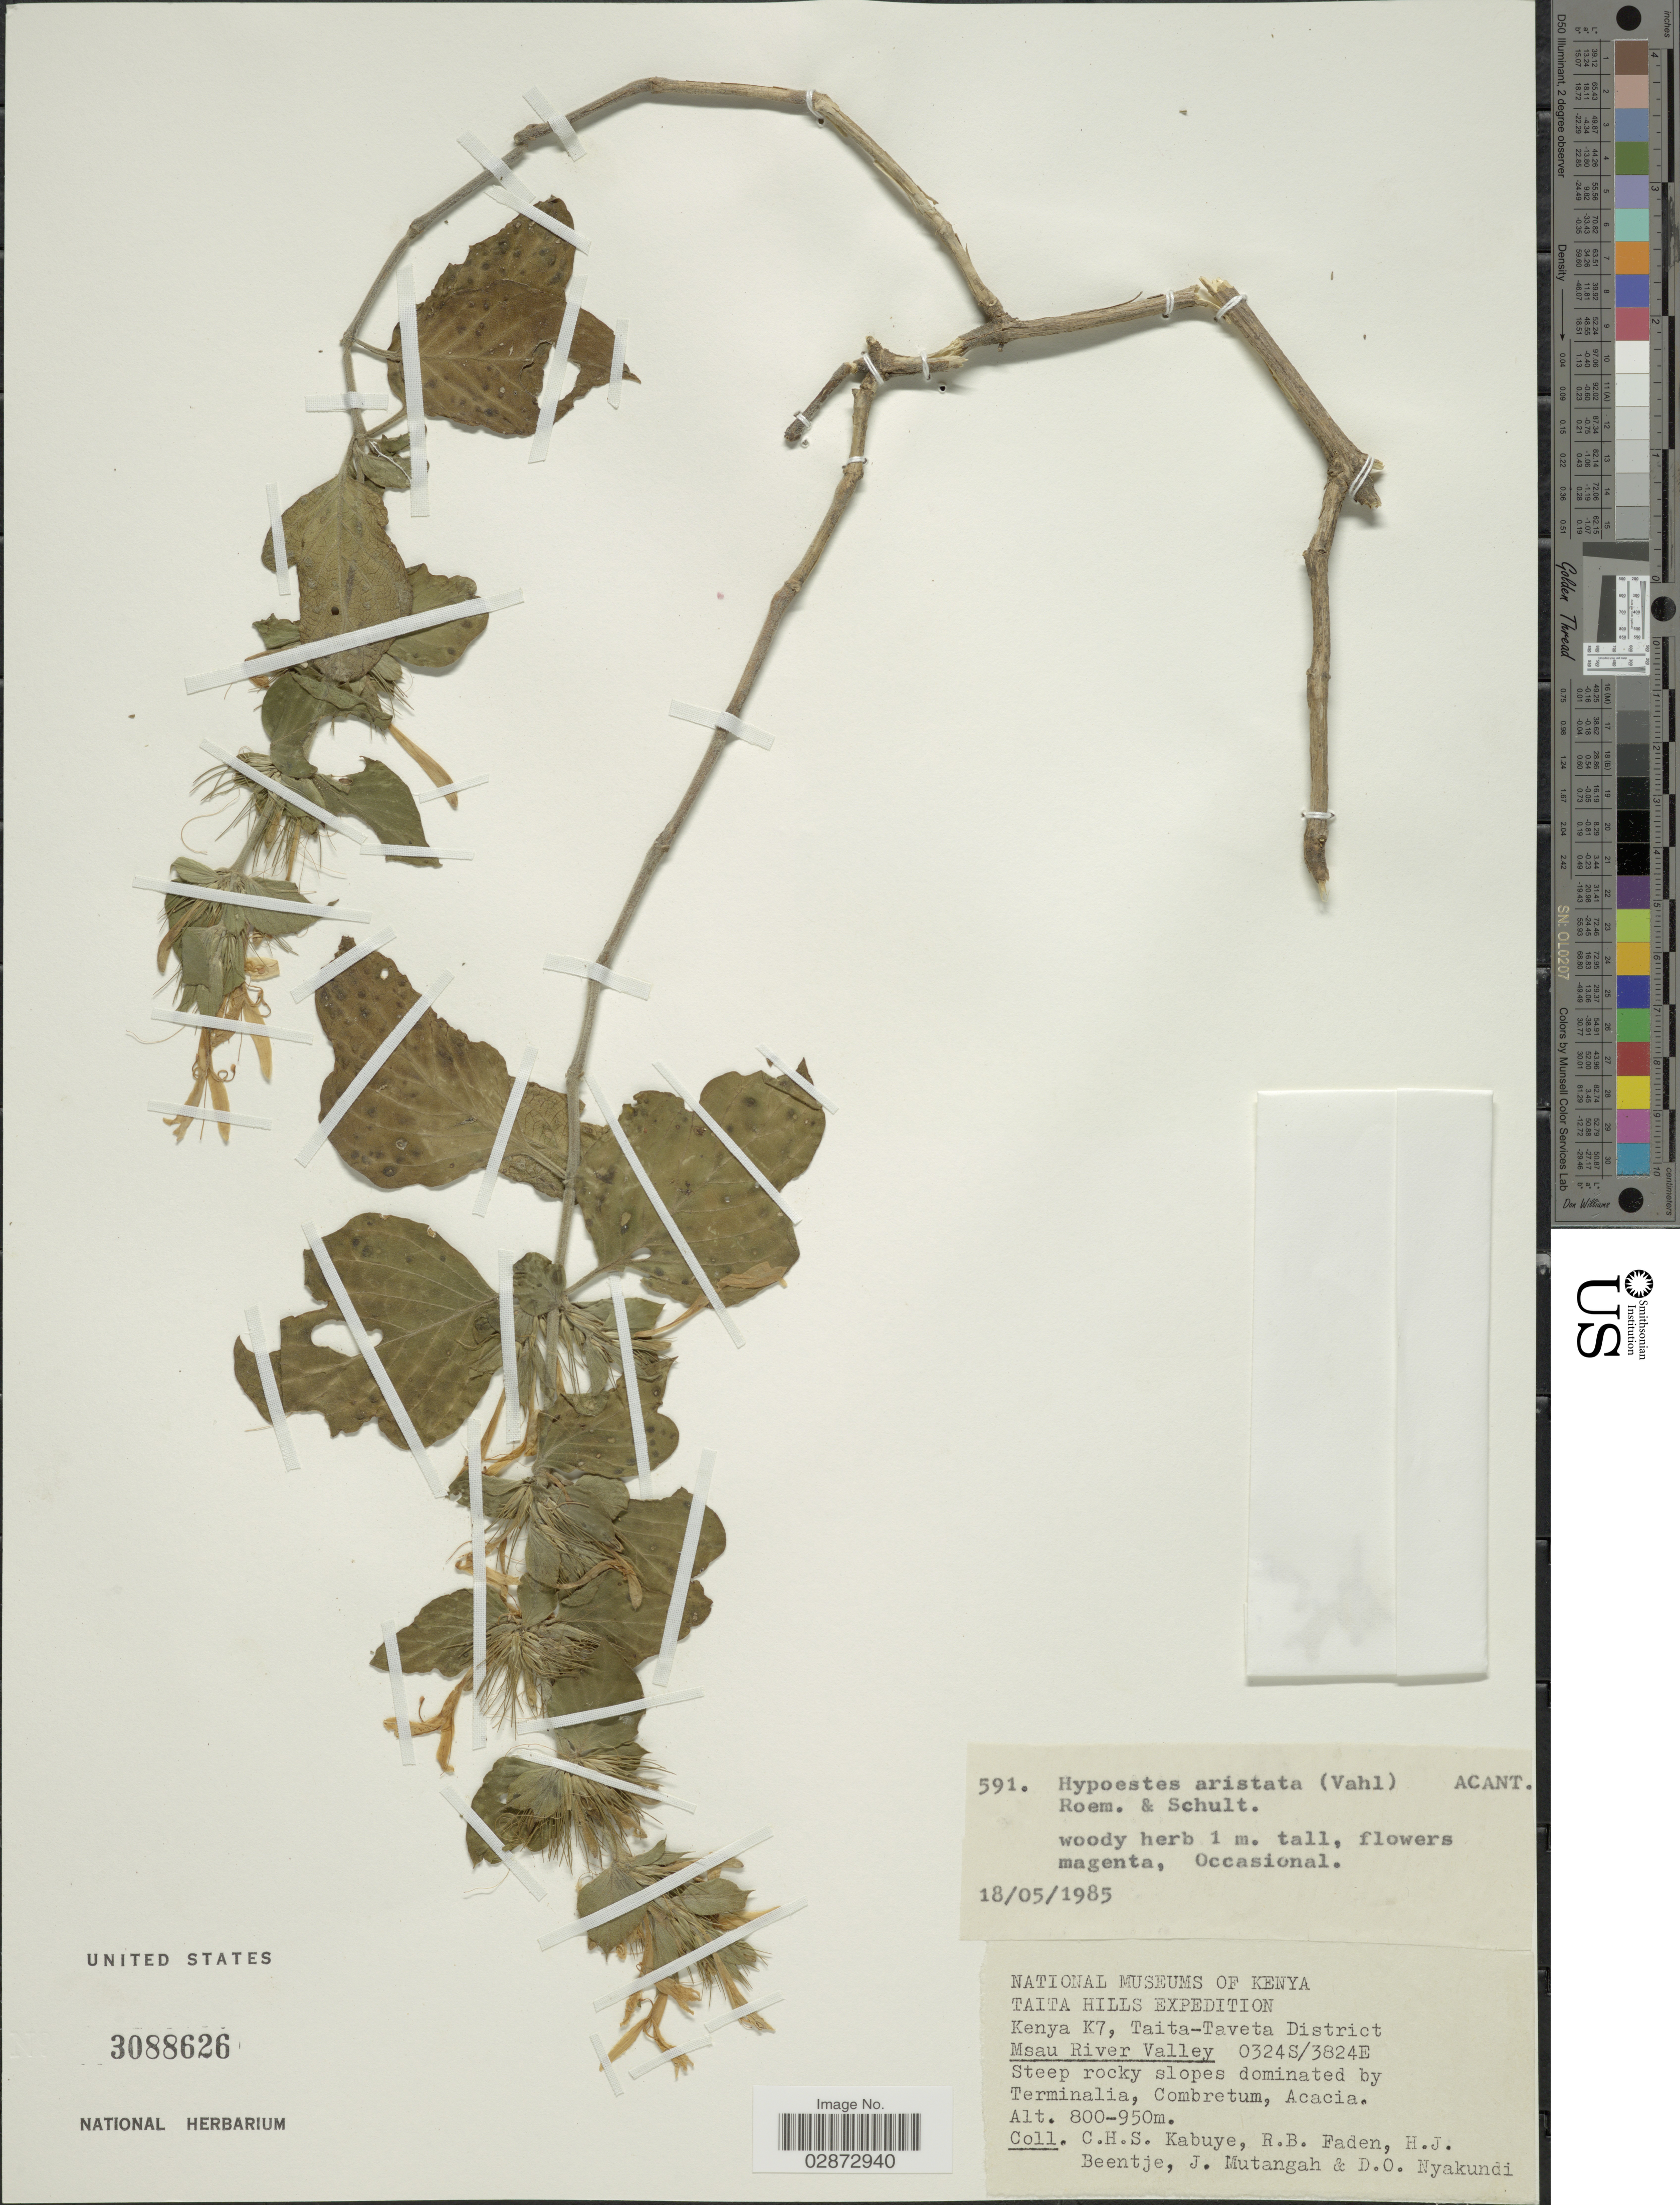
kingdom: Plantae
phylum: Tracheophyta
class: Magnoliopsida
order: Lamiales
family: Acanthaceae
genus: Hypoestes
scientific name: Hypoestes aristata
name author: (Vahl) Sol. ex Roem. & Schult.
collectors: C. Kabuye, R. B. Faden, H. J. Beentje, J. Mutangah & D. Nyakundi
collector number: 591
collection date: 1985-05-18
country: Kenya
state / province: Taita Taveta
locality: K7, Taita-Taveta District, Msau River Valley.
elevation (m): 800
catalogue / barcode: US 3088626